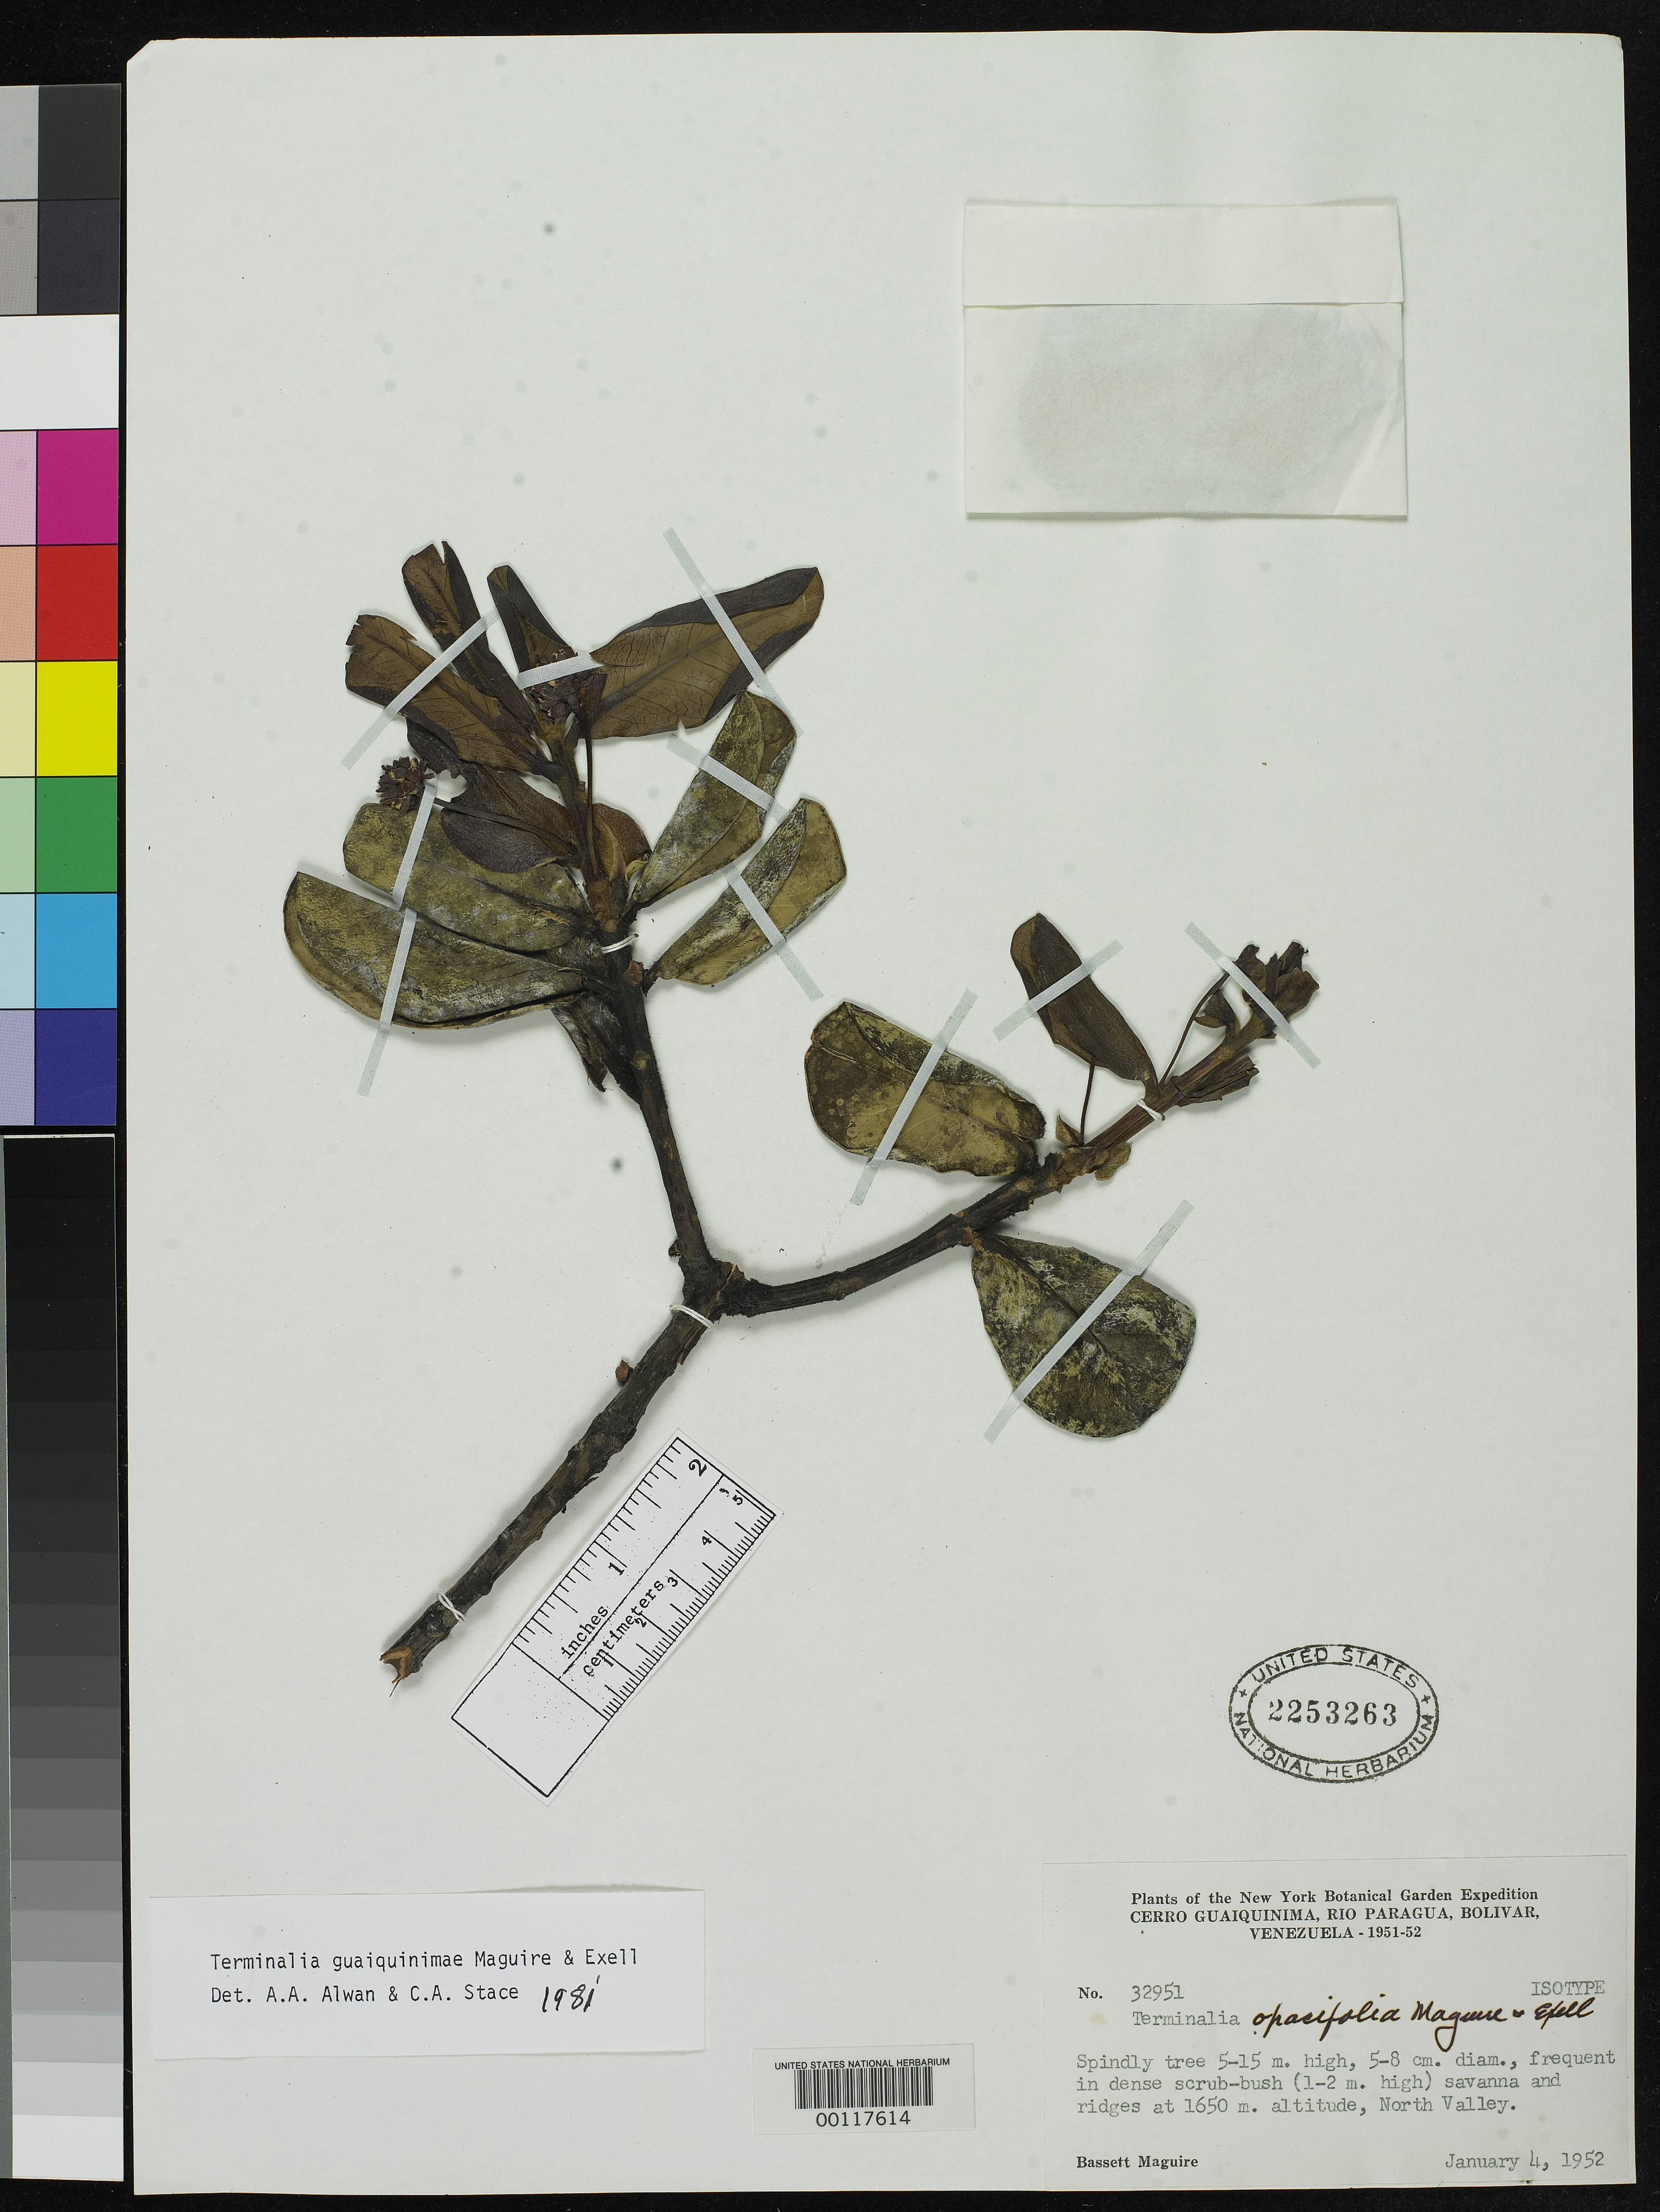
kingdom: Plantae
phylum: Tracheophyta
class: Magnoliopsida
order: Myrtales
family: Combretaceae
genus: Terminalia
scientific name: Terminalia opacifolia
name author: Maguire & Exell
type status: Isotype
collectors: B. Maguire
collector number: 32951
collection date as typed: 04 Jan 1952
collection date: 1952-01-04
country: Venezuela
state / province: Bolivar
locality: Guaiquinima Hill, Rio Paragua, North Valley.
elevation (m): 1650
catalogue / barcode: US 2253263